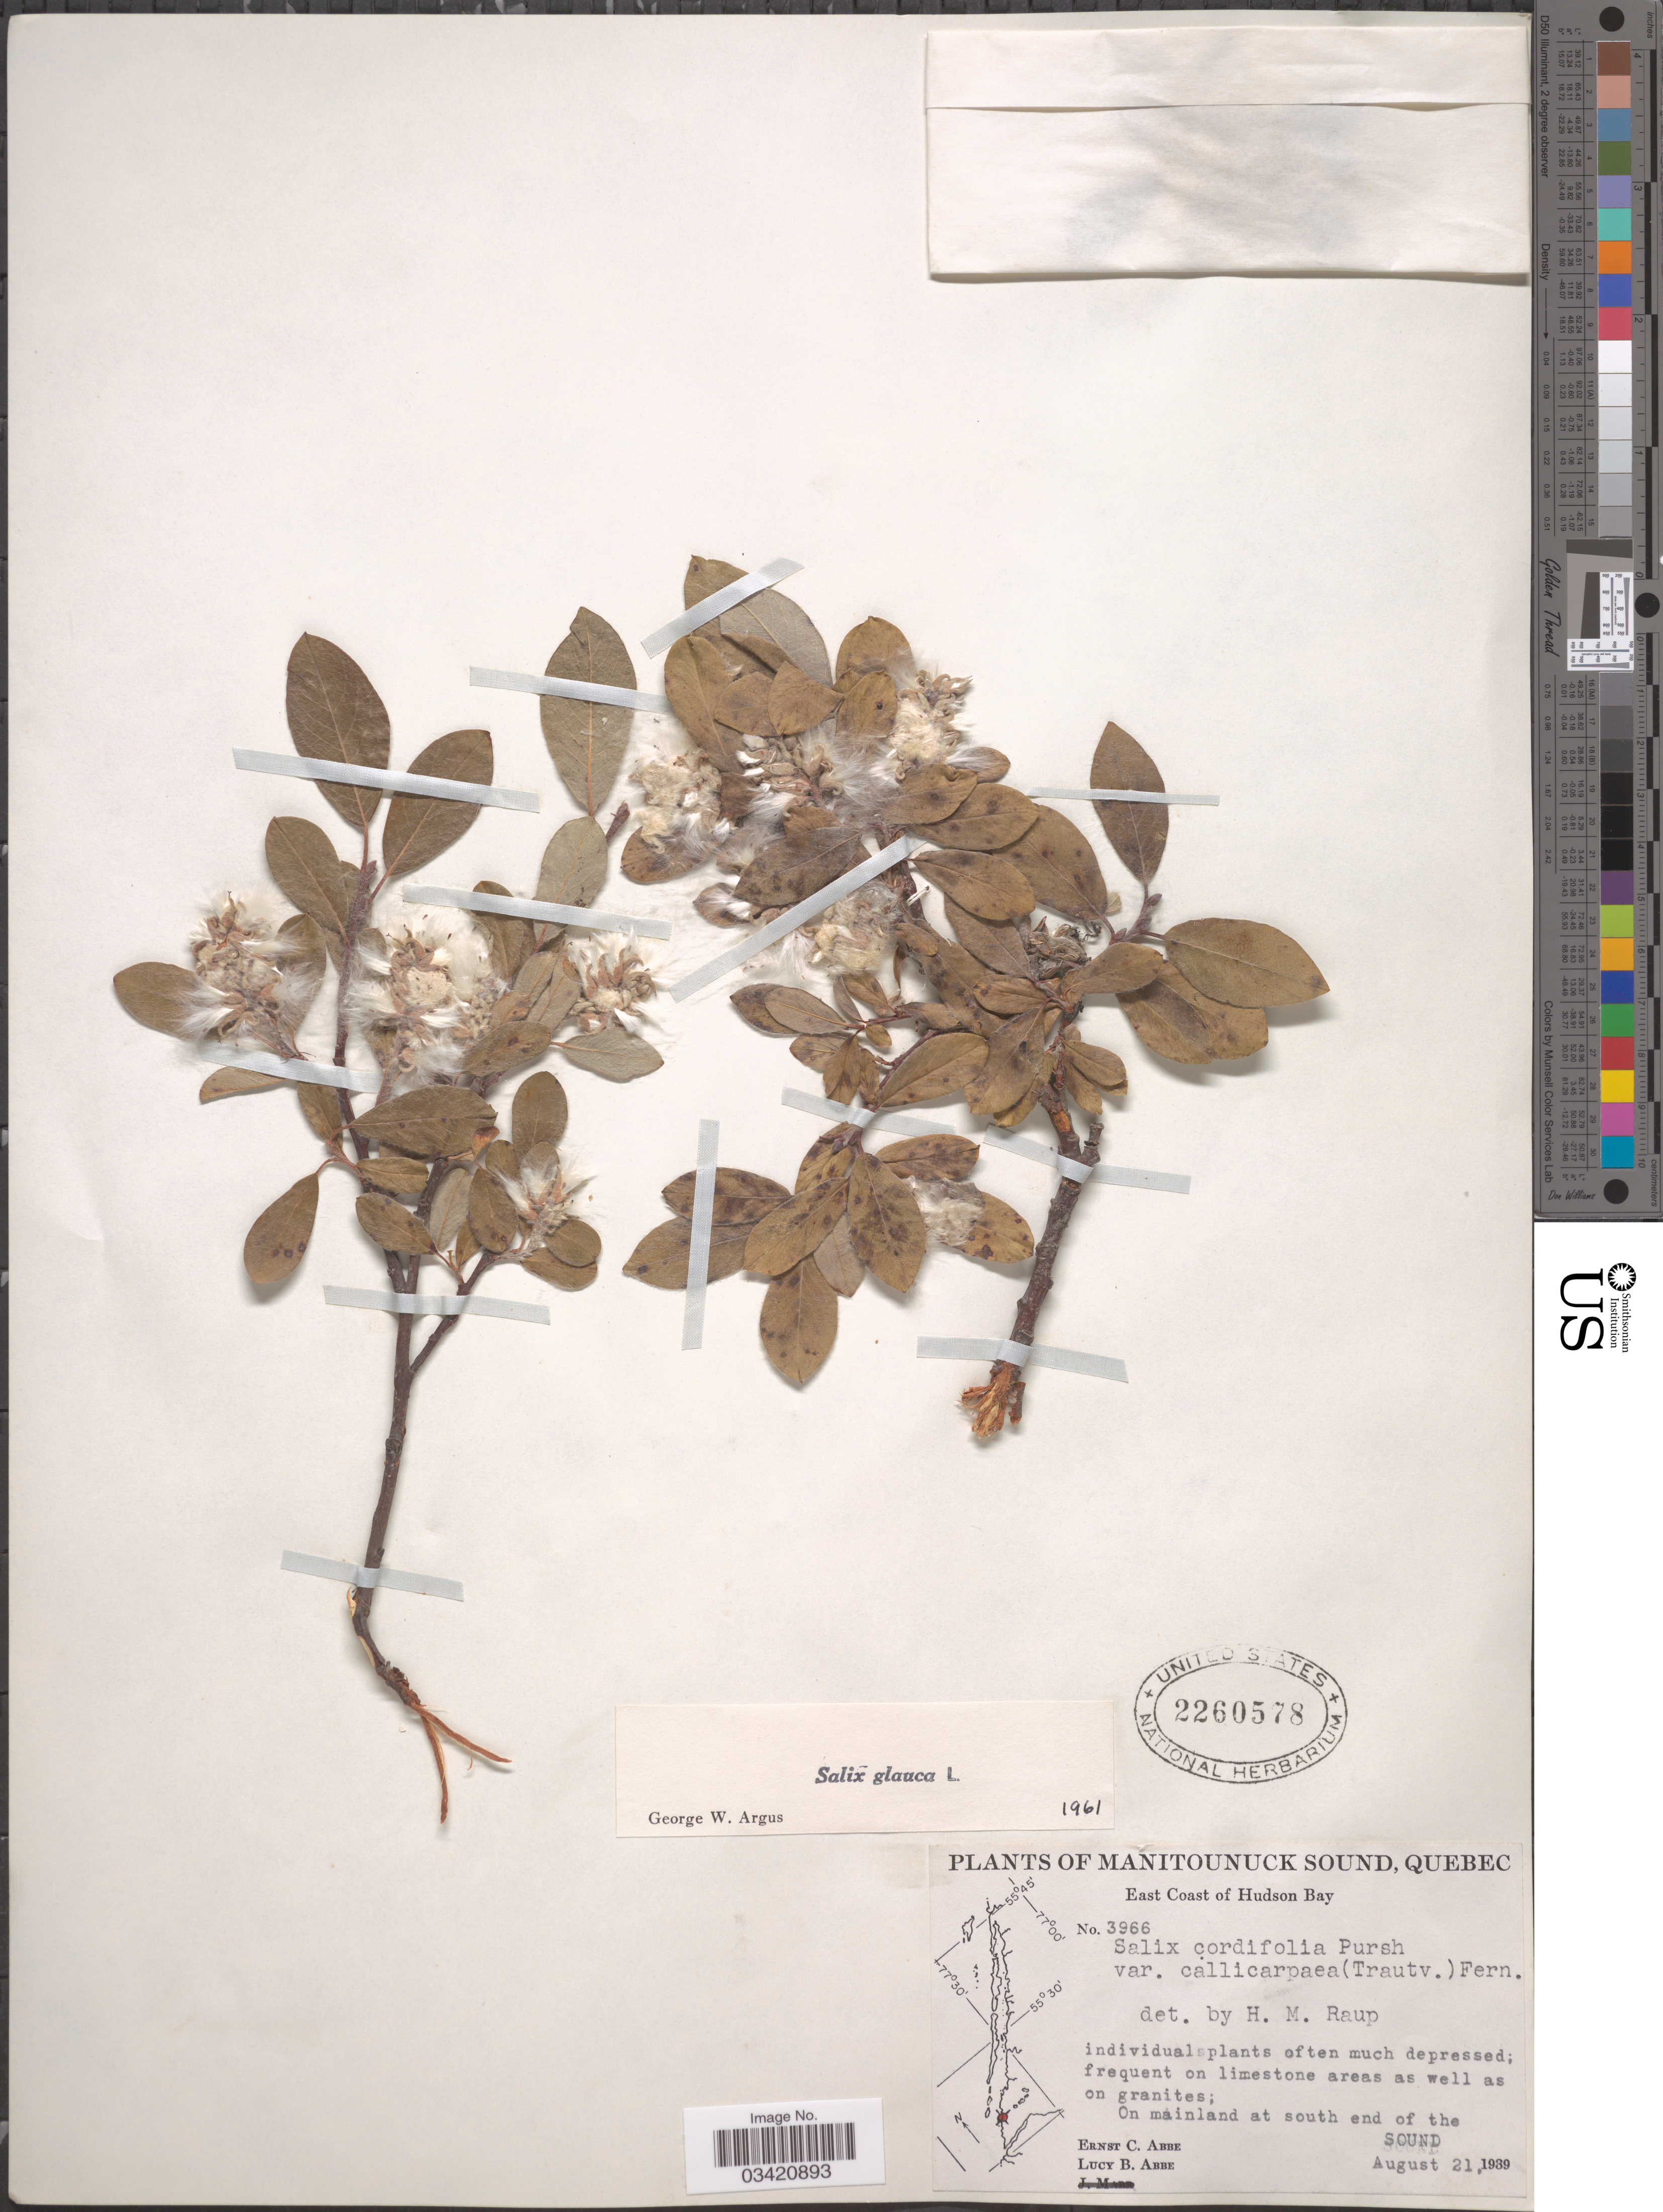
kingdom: Plantae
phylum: Tracheophyta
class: Magnoliopsida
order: Malpighiales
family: Salicaceae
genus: Salix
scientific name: Salix glauca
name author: L.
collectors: E. C. Abbe & L. B. Abbe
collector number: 3966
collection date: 1939-08-21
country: Canada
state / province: Quebec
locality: Manitounuck Sound. East Coast of Hudson Bay. On mainland at south end of the Sound.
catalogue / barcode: US 2260578